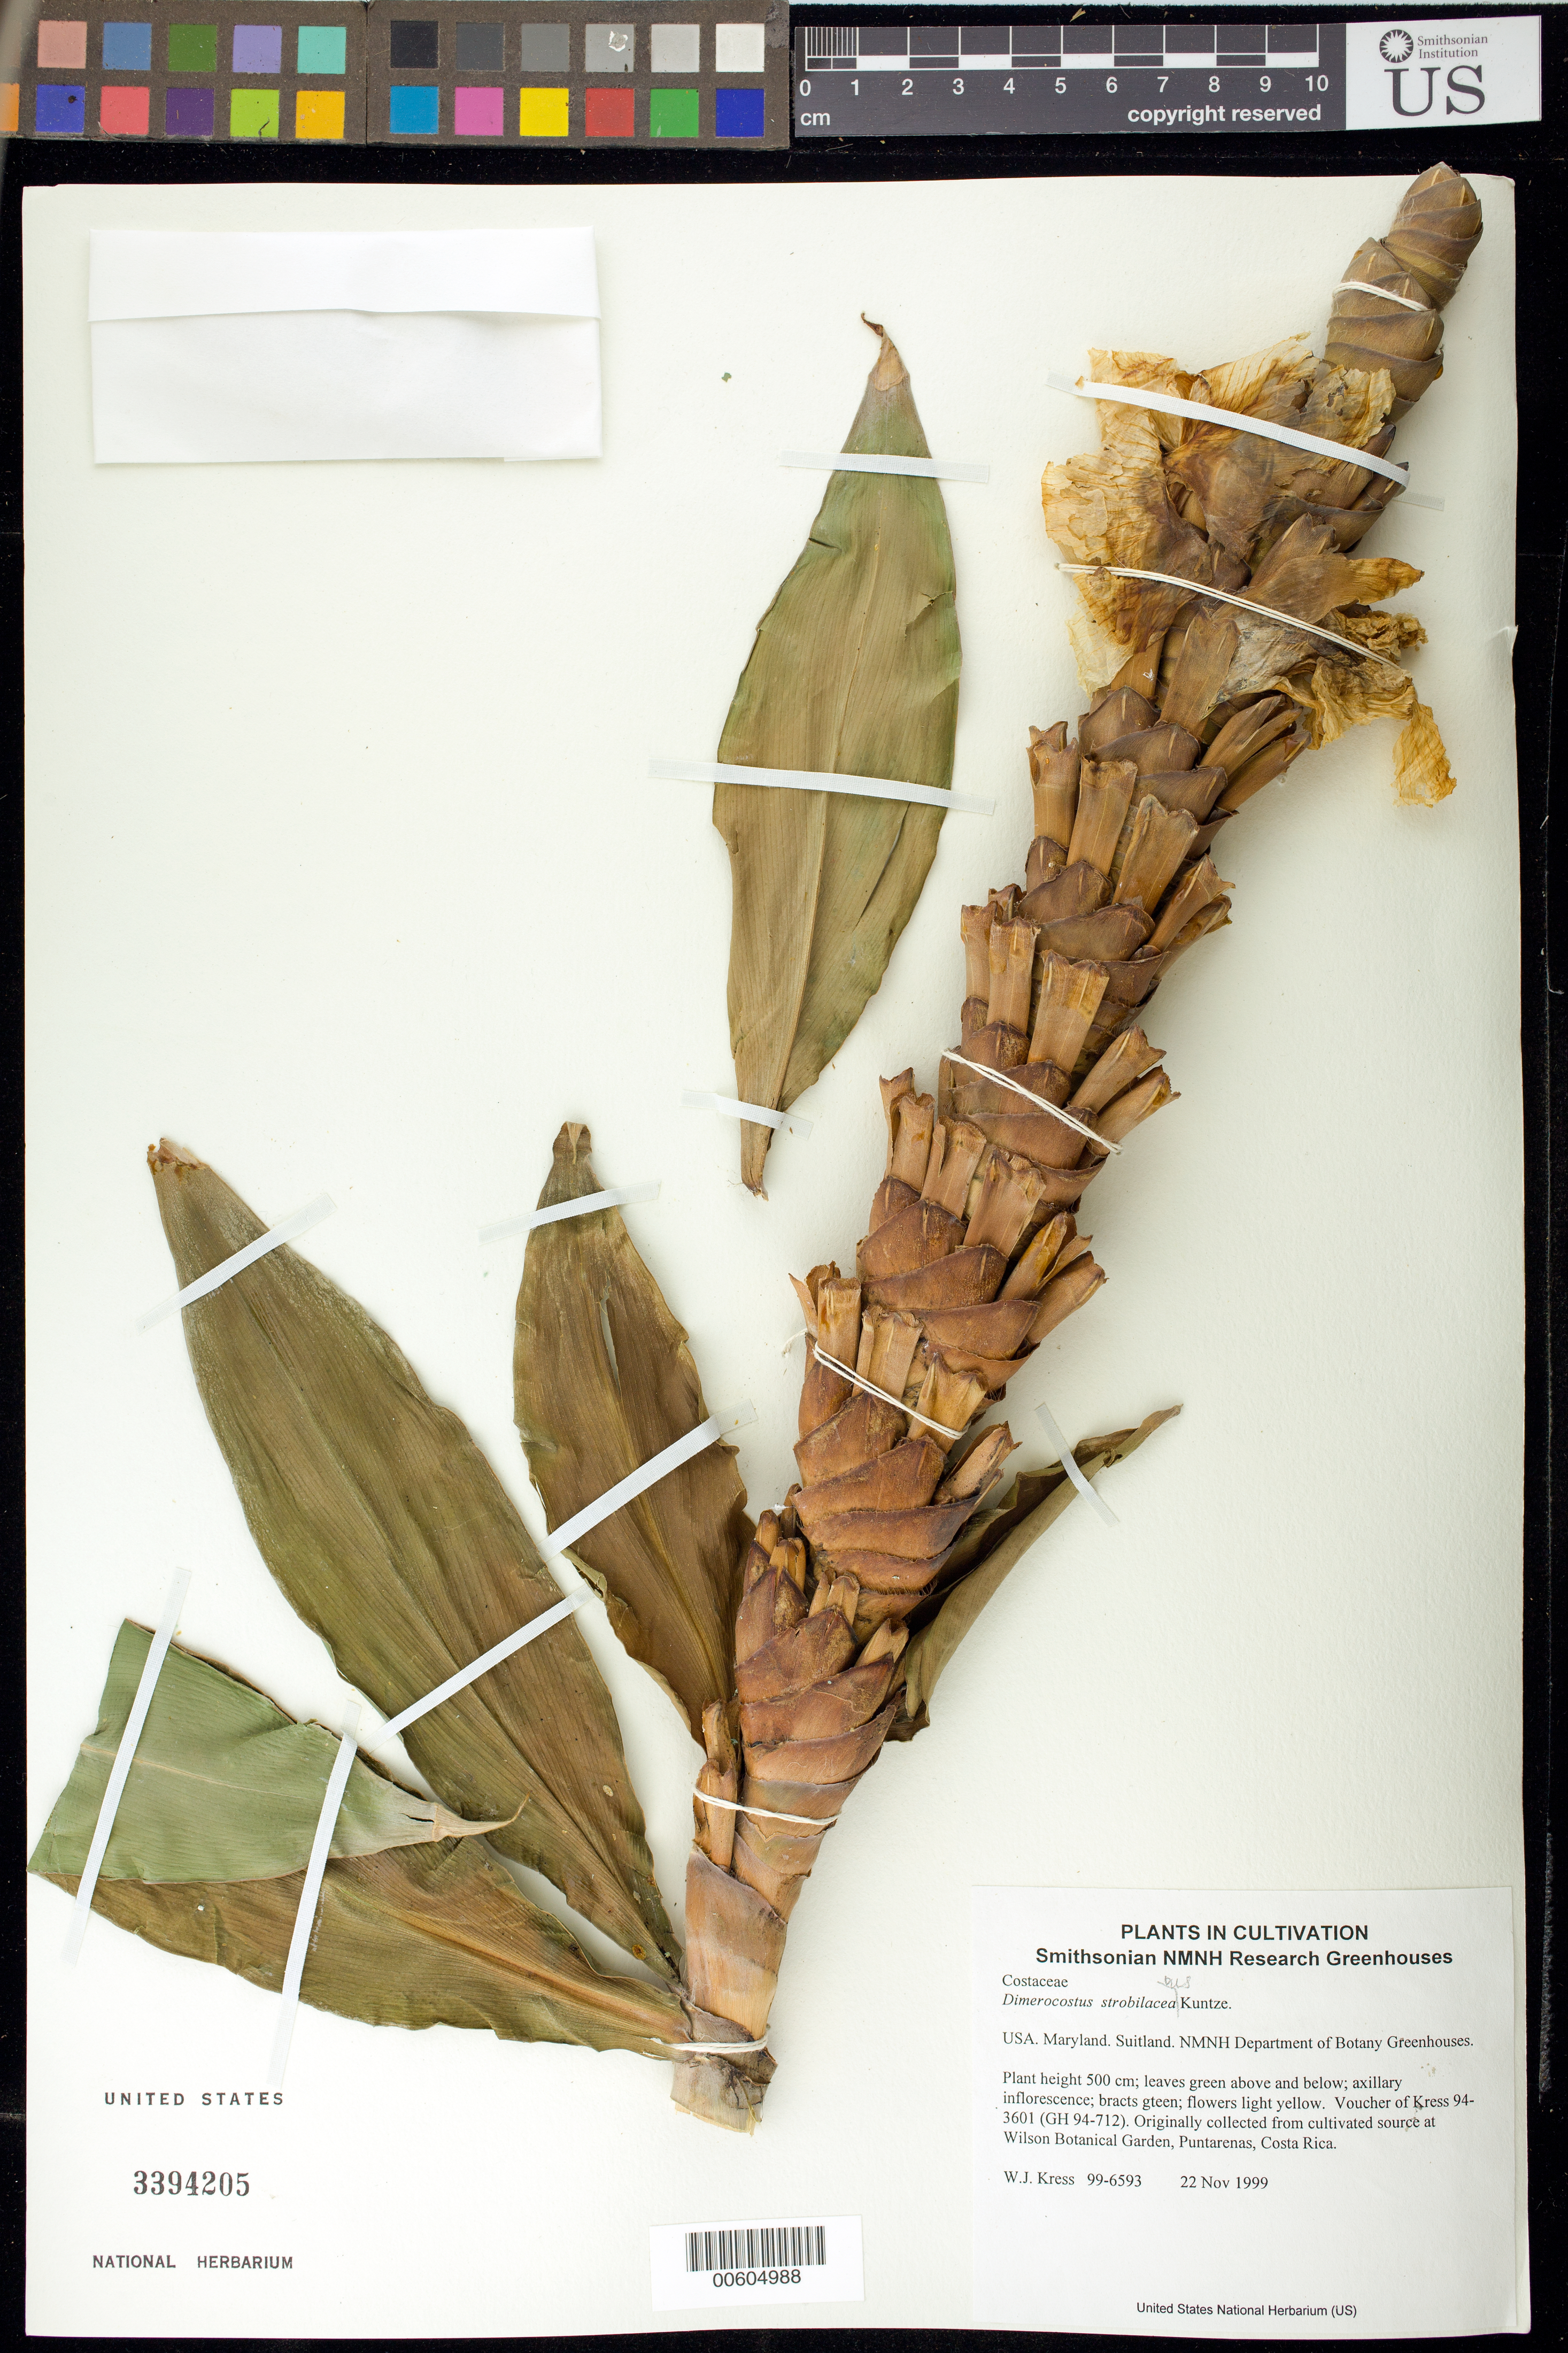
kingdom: Plantae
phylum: Tracheophyta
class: Liliopsida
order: Zingiberales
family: Costaceae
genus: Dimerocostus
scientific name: Dimerocostus strobilaceus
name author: Kuntze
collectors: W. J. Kress & M. Bordelon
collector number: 99-6593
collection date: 1999-11-22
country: United States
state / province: Maryland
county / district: Prince George's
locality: NMNH Botany Research Greenhouses. Suitland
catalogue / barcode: US 3394205